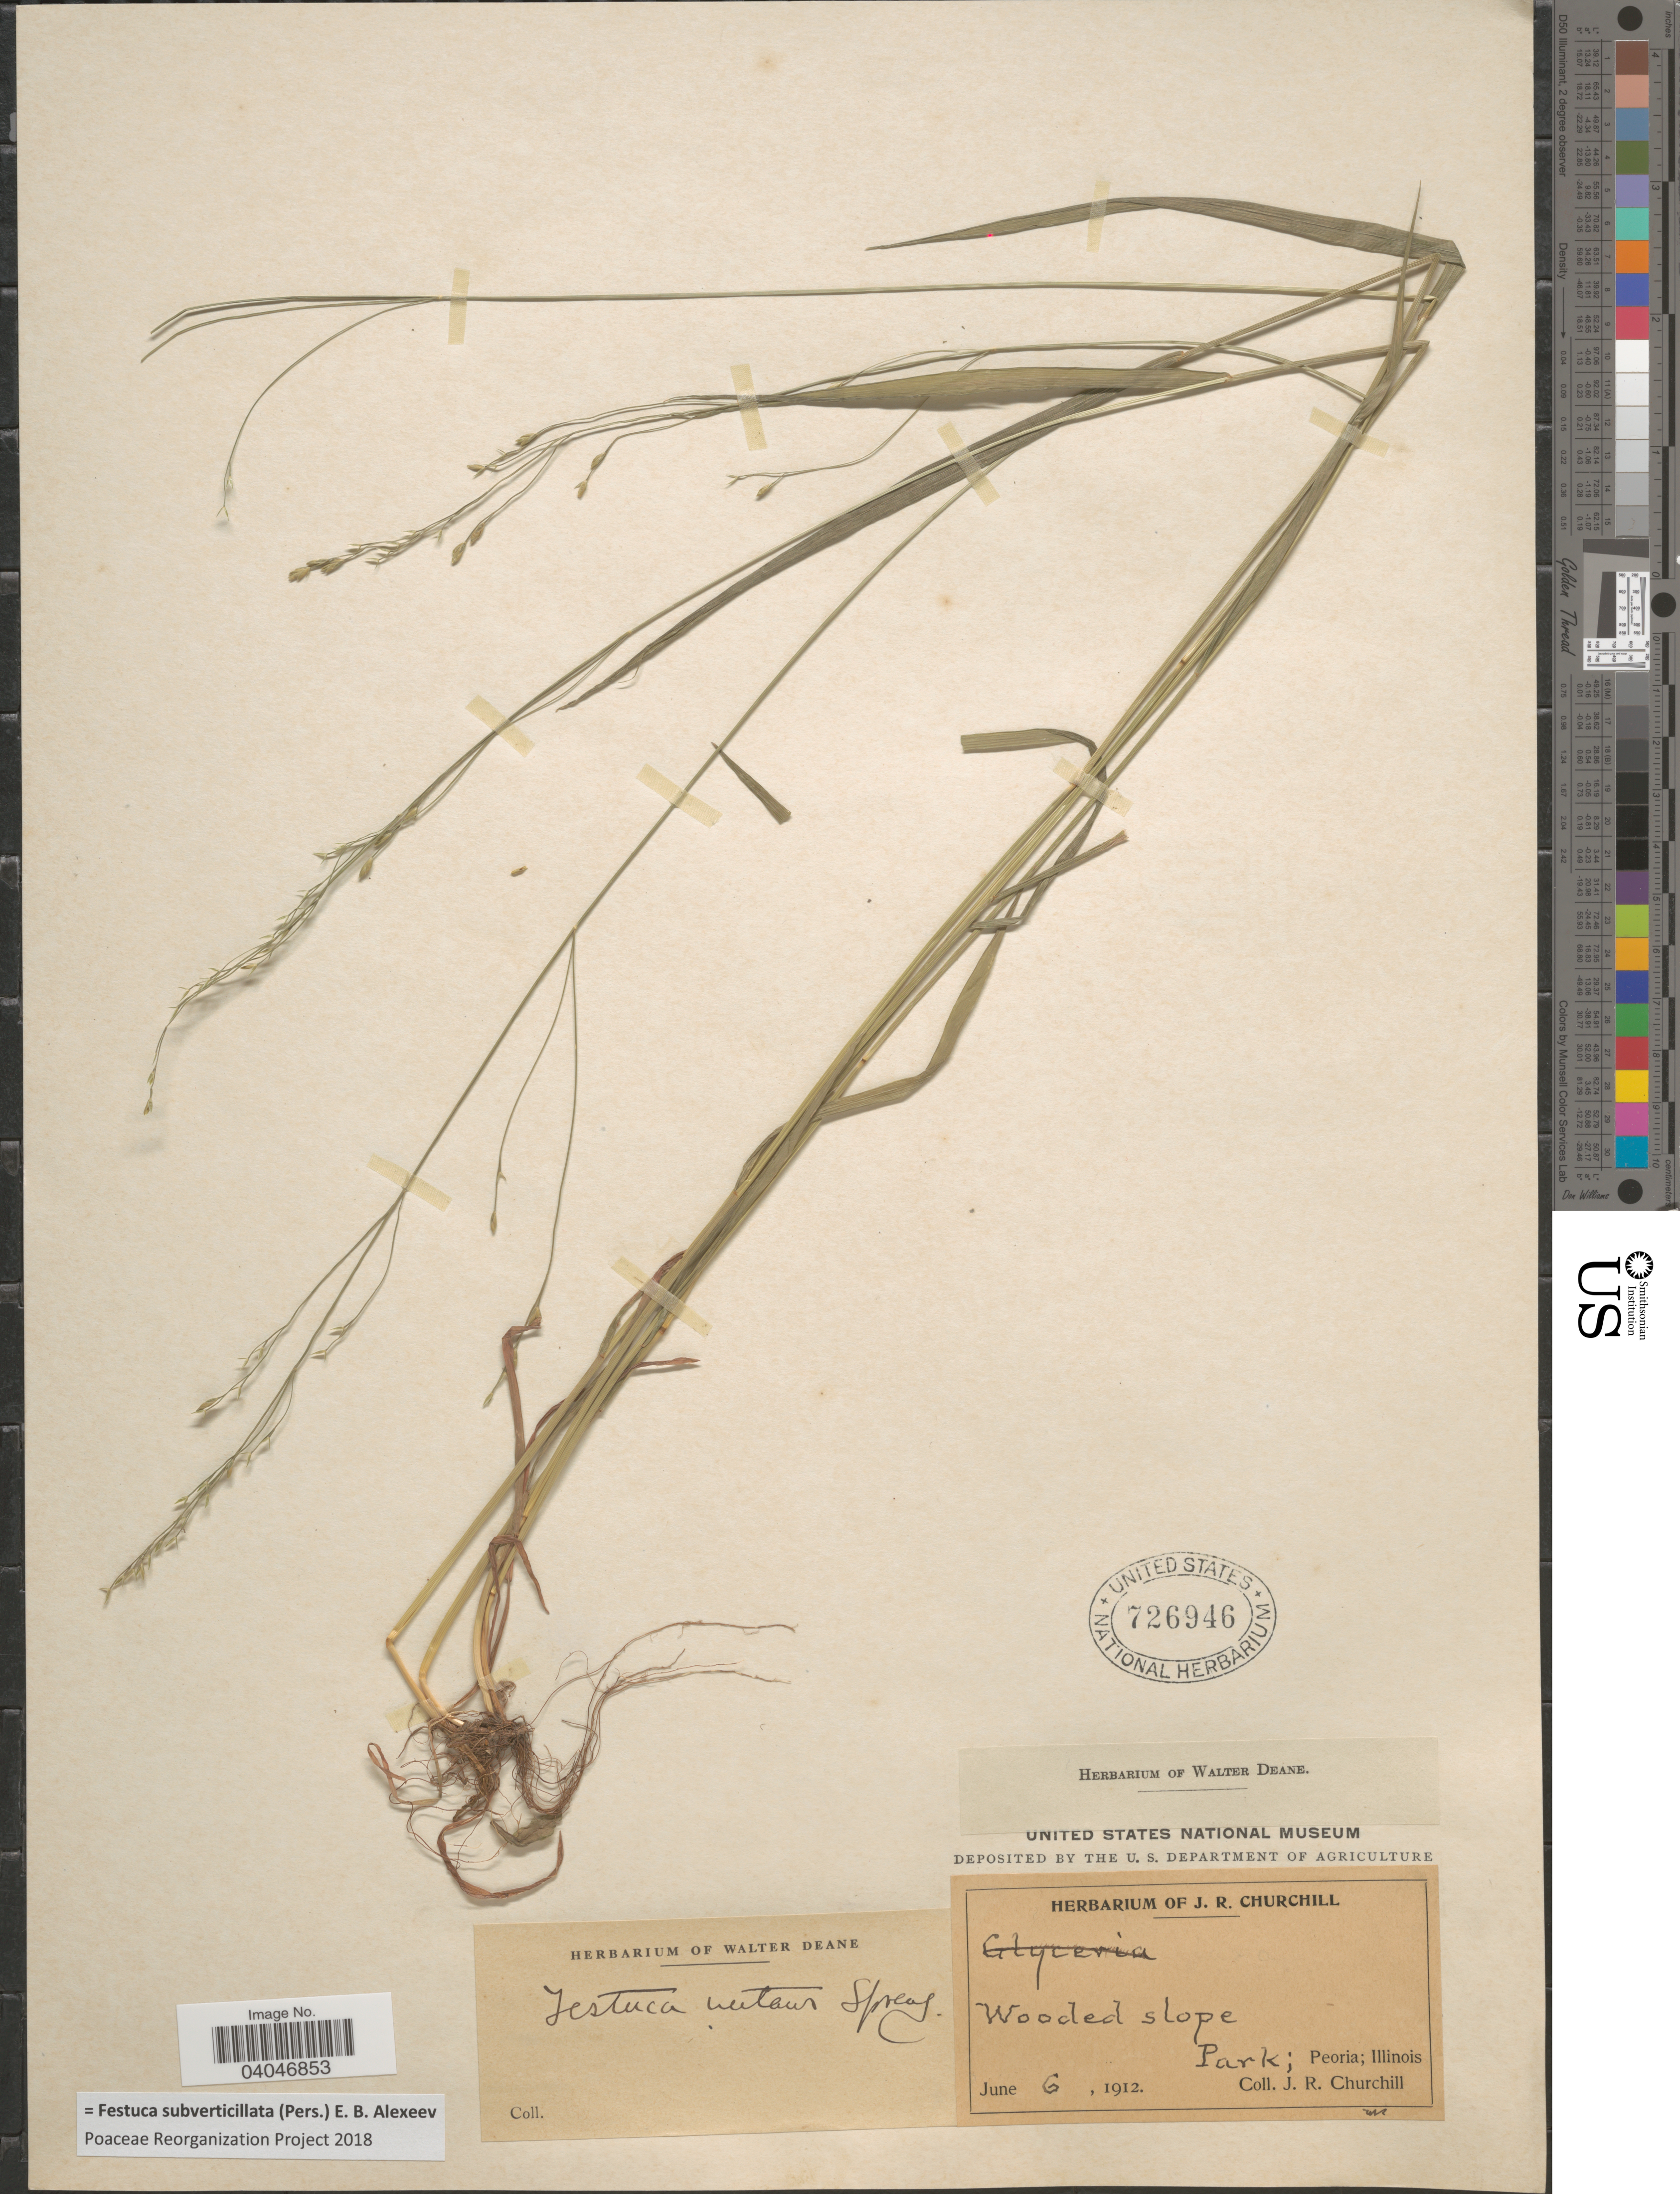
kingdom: Plantae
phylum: Tracheophyta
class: Liliopsida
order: Poales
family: Poaceae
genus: Festuca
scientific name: Festuca subverticillata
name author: (Pers.) E.B. Alexeev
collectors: J. Churchill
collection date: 1912-06-06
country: United States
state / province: Illinois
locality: Park; Peoria.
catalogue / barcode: US 726946